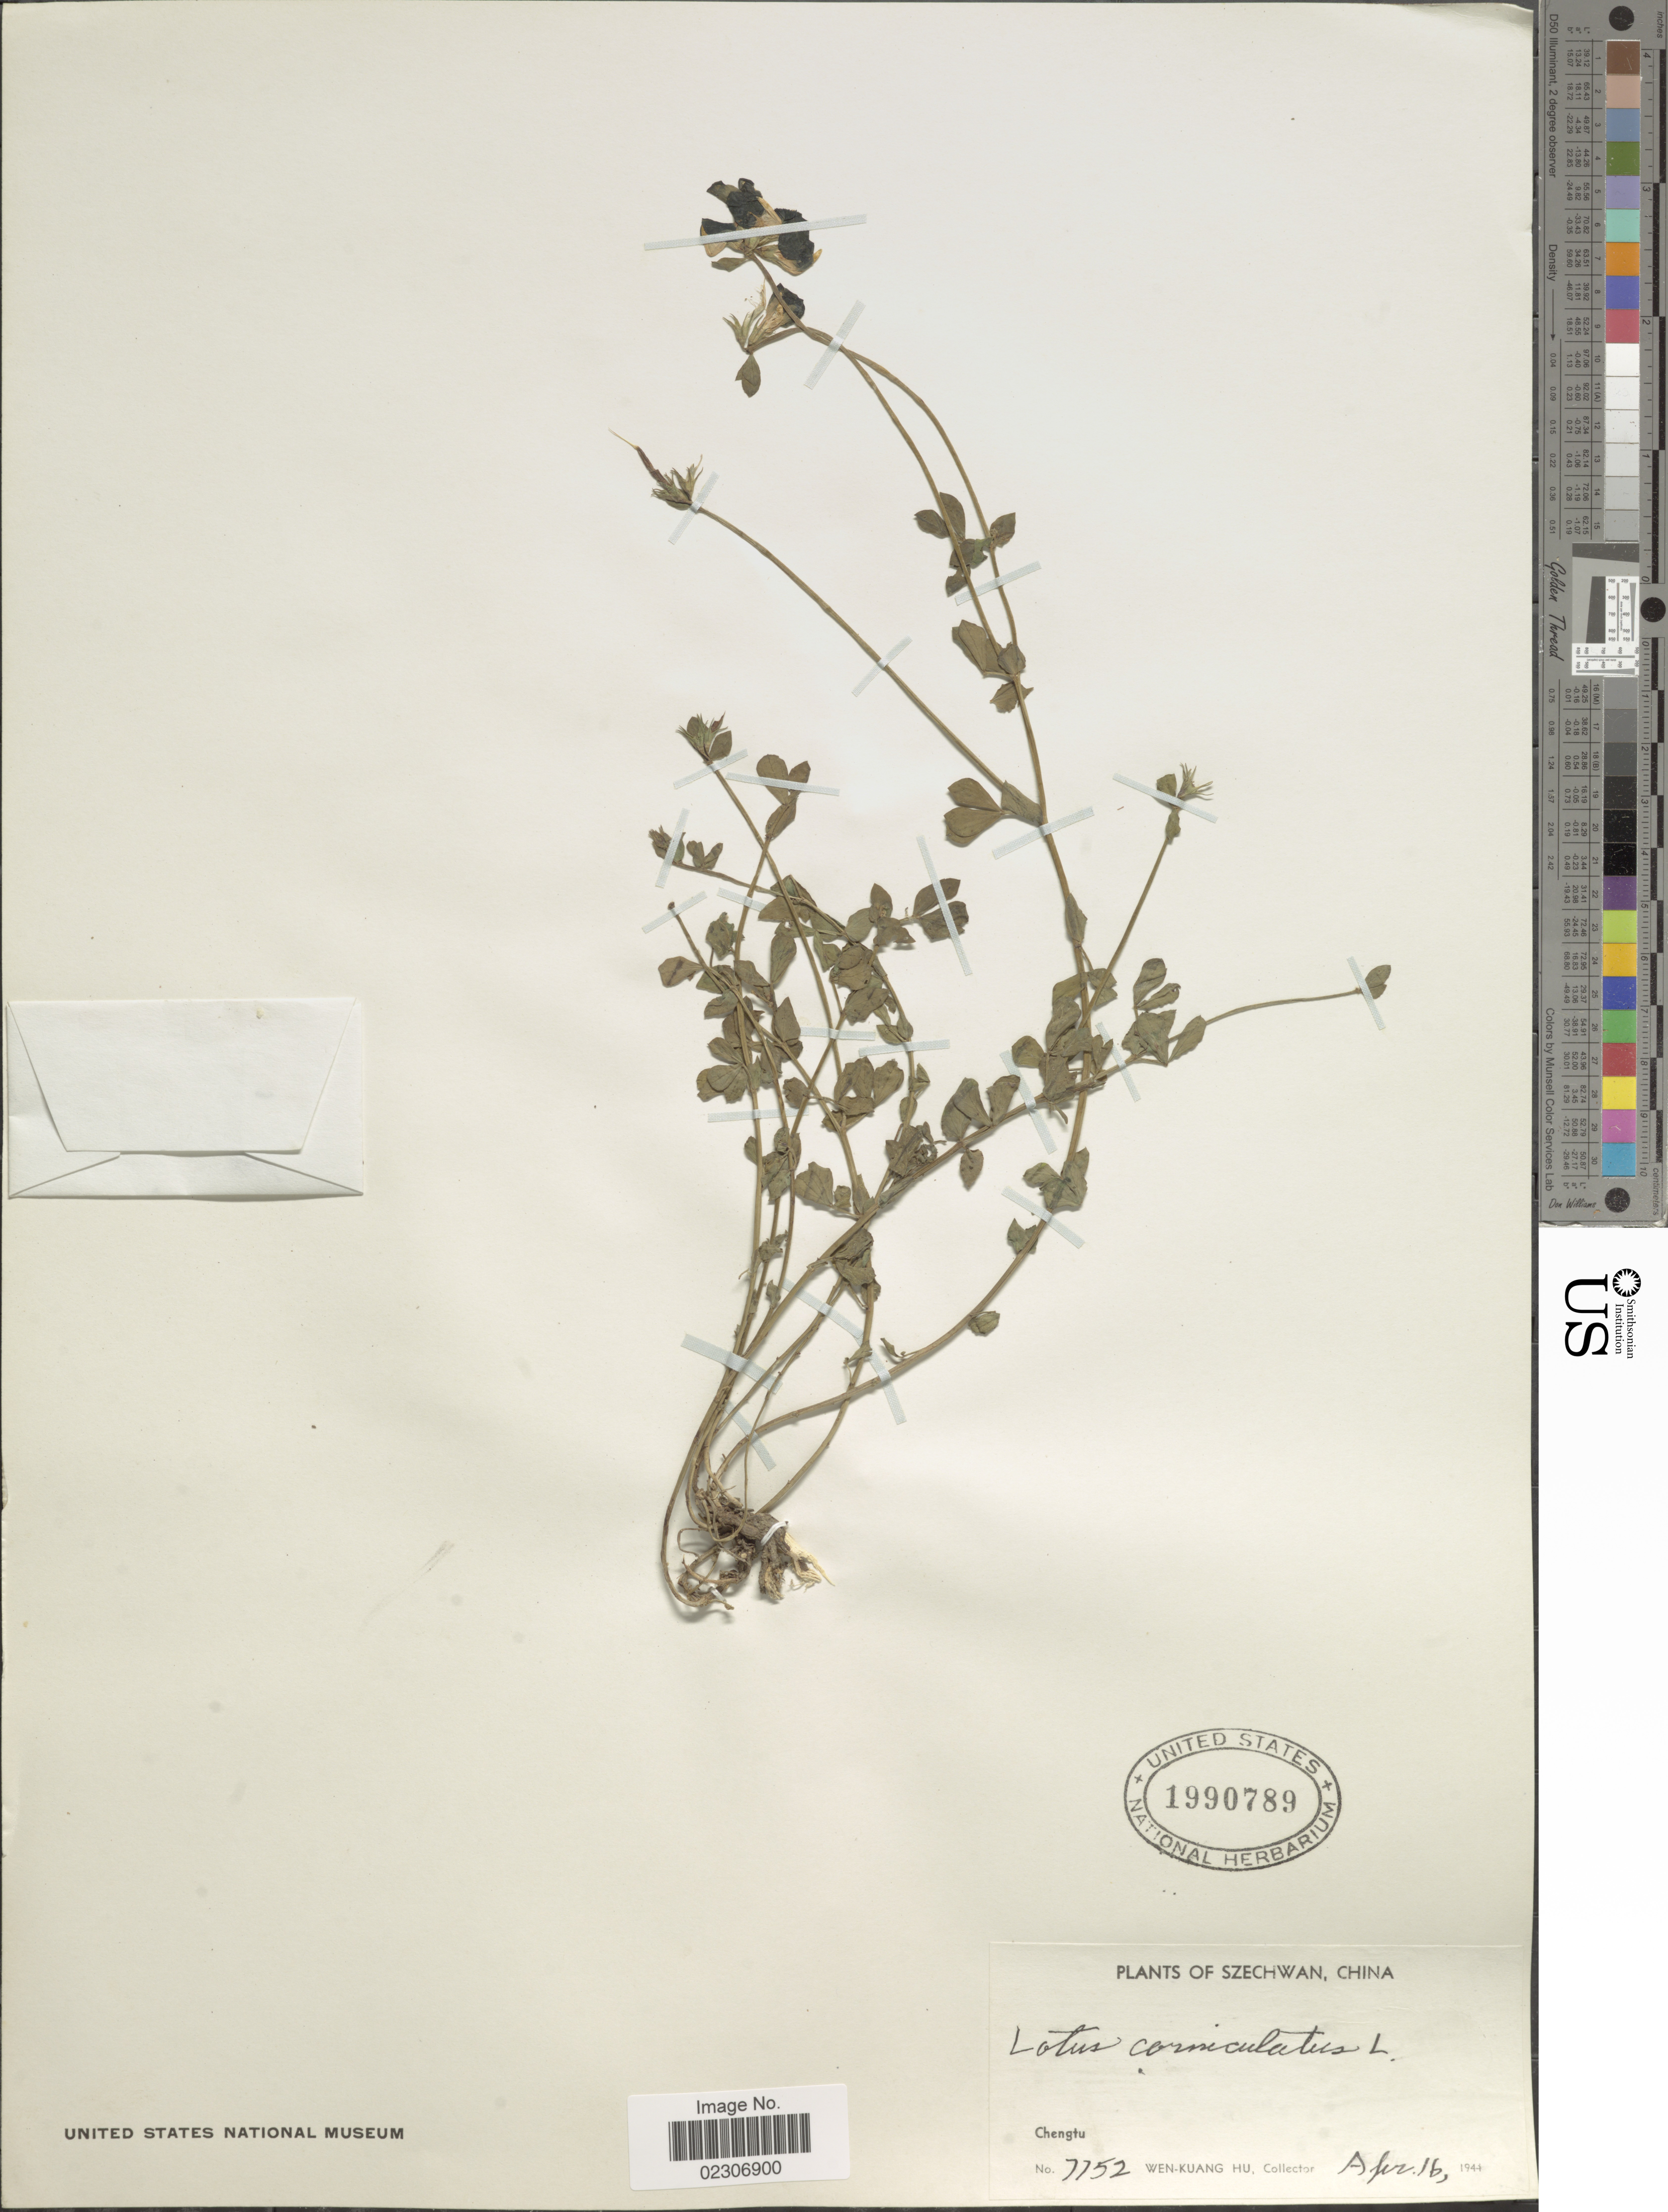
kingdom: Plantae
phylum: Tracheophyta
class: Magnoliopsida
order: Fabales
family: Fabaceae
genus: Lotus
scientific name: Lotus corniculatus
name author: L.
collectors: W. K. Hu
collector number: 7752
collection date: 1944-04-16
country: China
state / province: Sichuan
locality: Szechwan, China, Chengtu.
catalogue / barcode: US 1990789